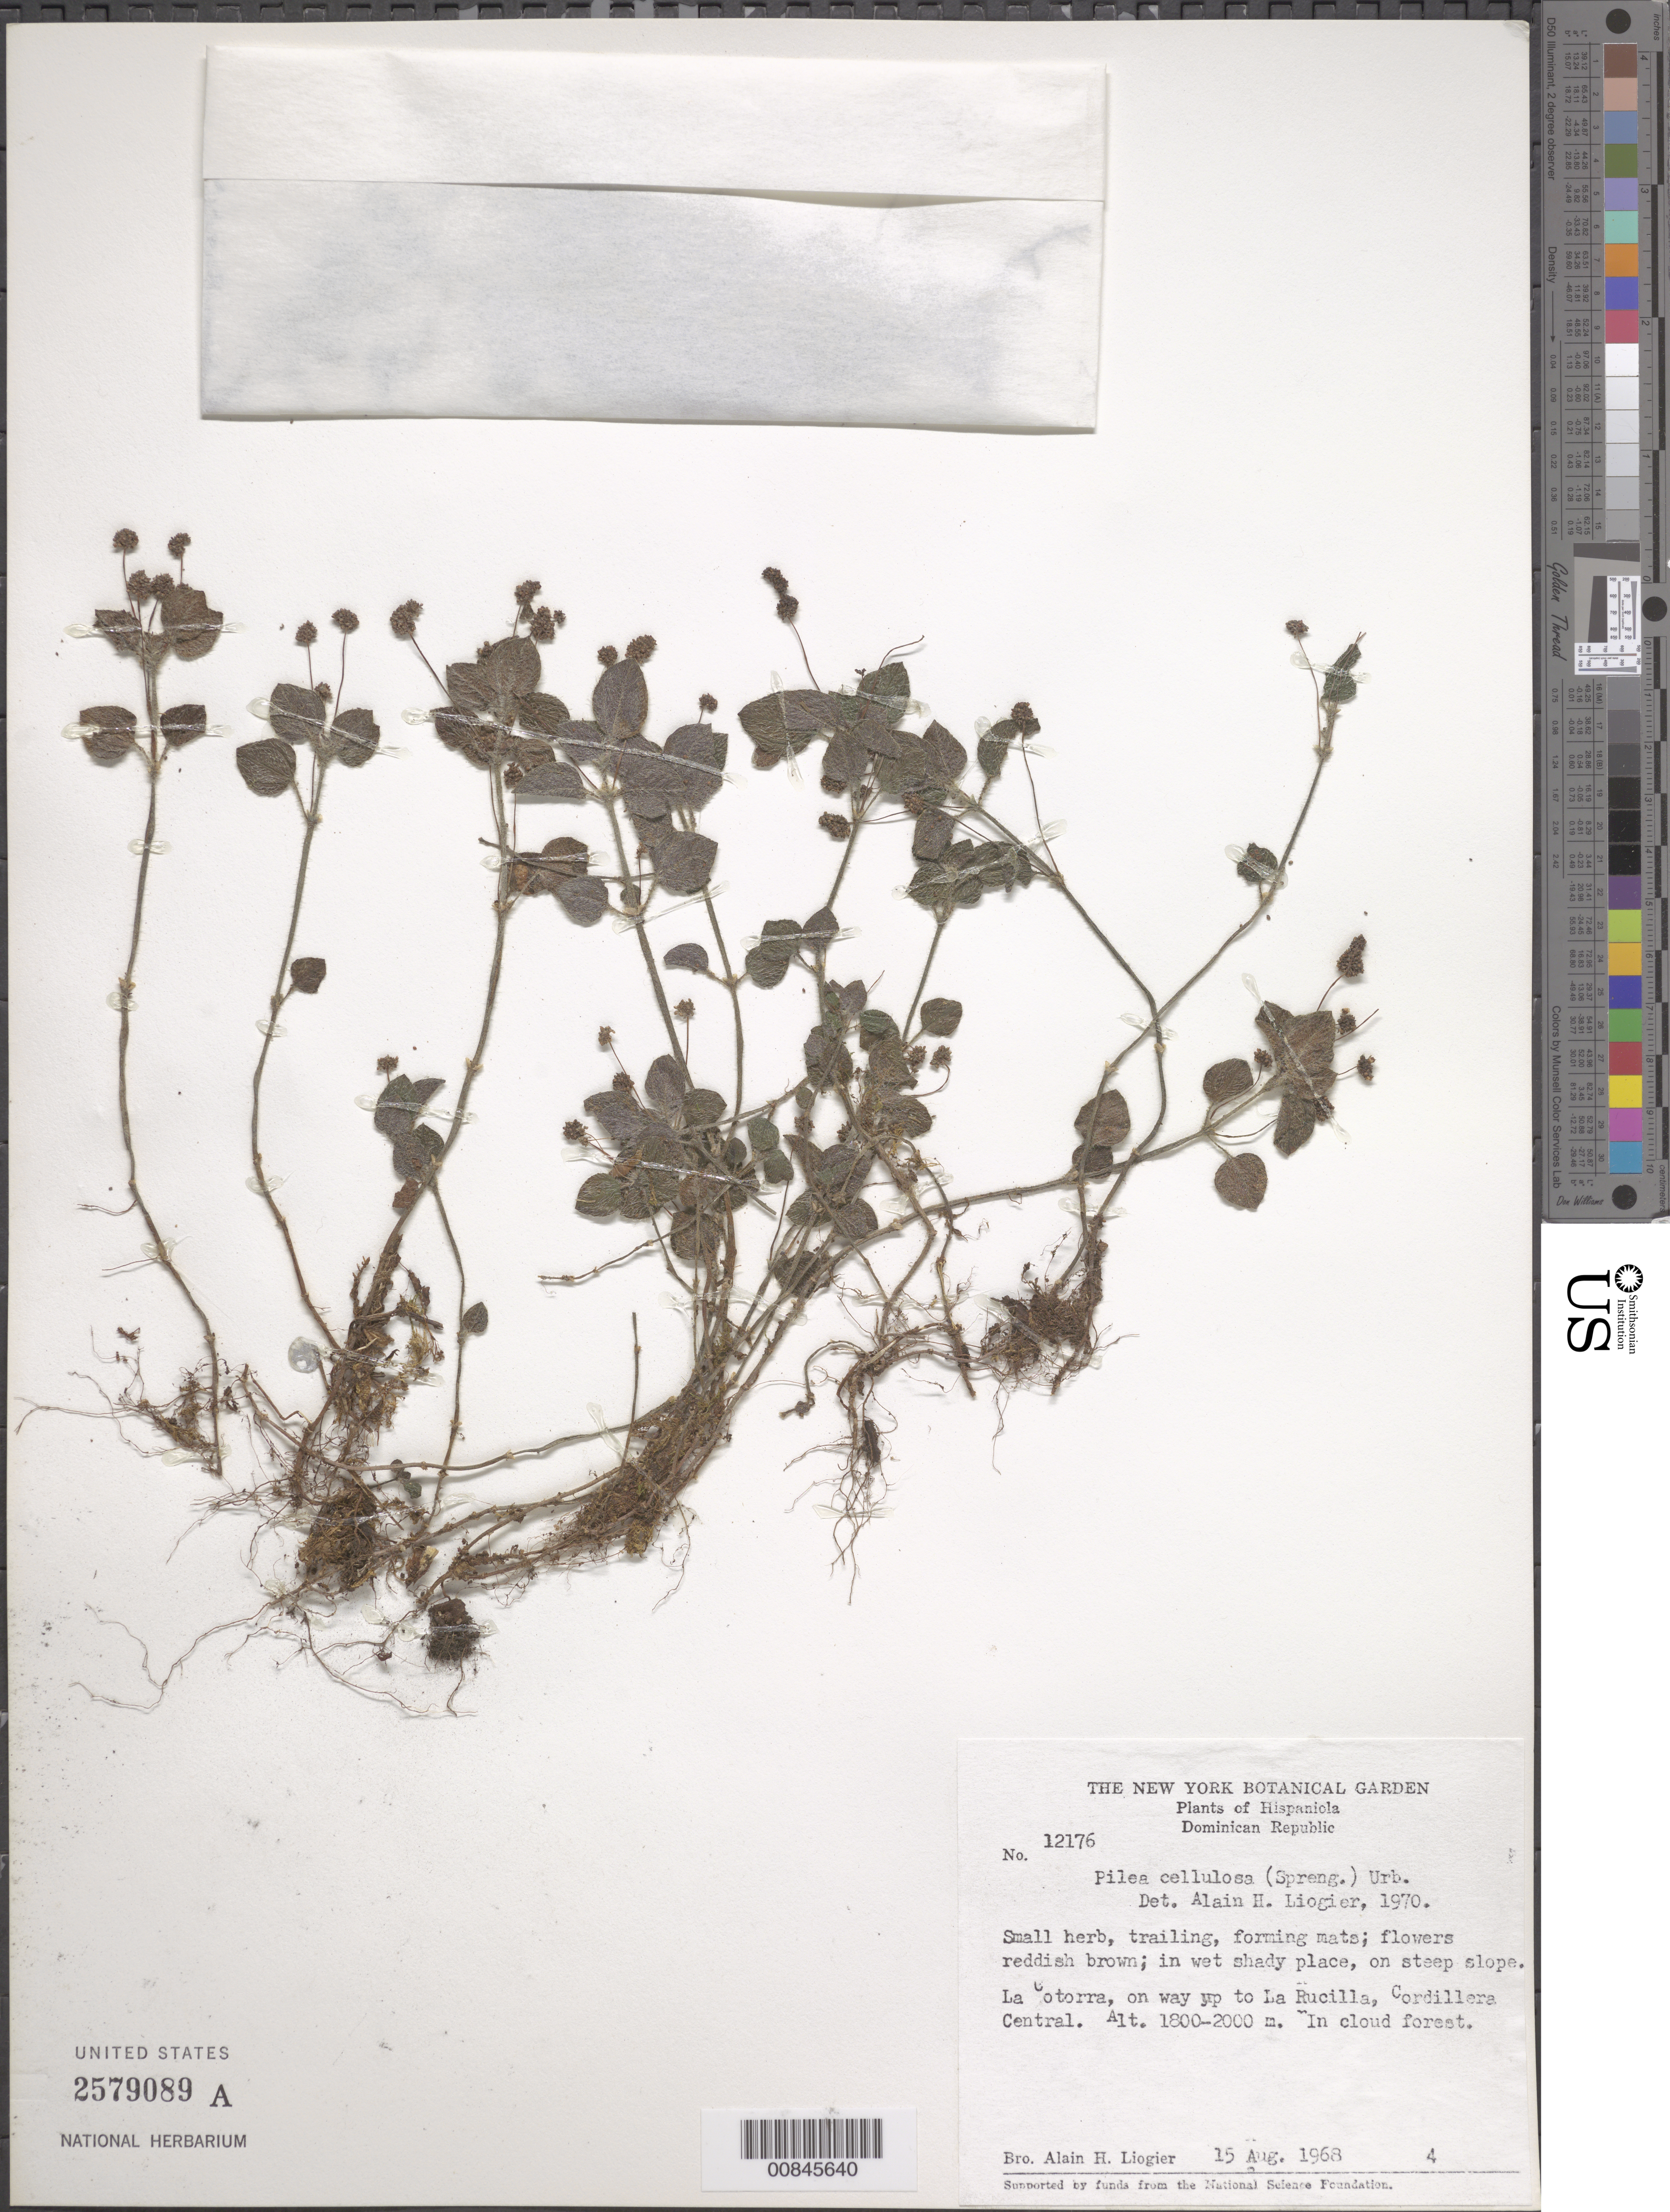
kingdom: Plantae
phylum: Tracheophyta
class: Magnoliopsida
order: Rosales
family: Urticaceae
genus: Pilea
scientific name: Pilea cellulosa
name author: Urb.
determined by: Liogier, Alain H.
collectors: A. H. Liogier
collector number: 12176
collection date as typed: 15 Aug 1968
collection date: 1968-08-15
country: Dominican Republic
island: Hispaniola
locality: La Cotorra, on way up to La Rucilla, Cordillera Central.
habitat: In wet shady place, on steep slope. Cloud forest.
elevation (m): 1800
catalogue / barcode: US 2579089A